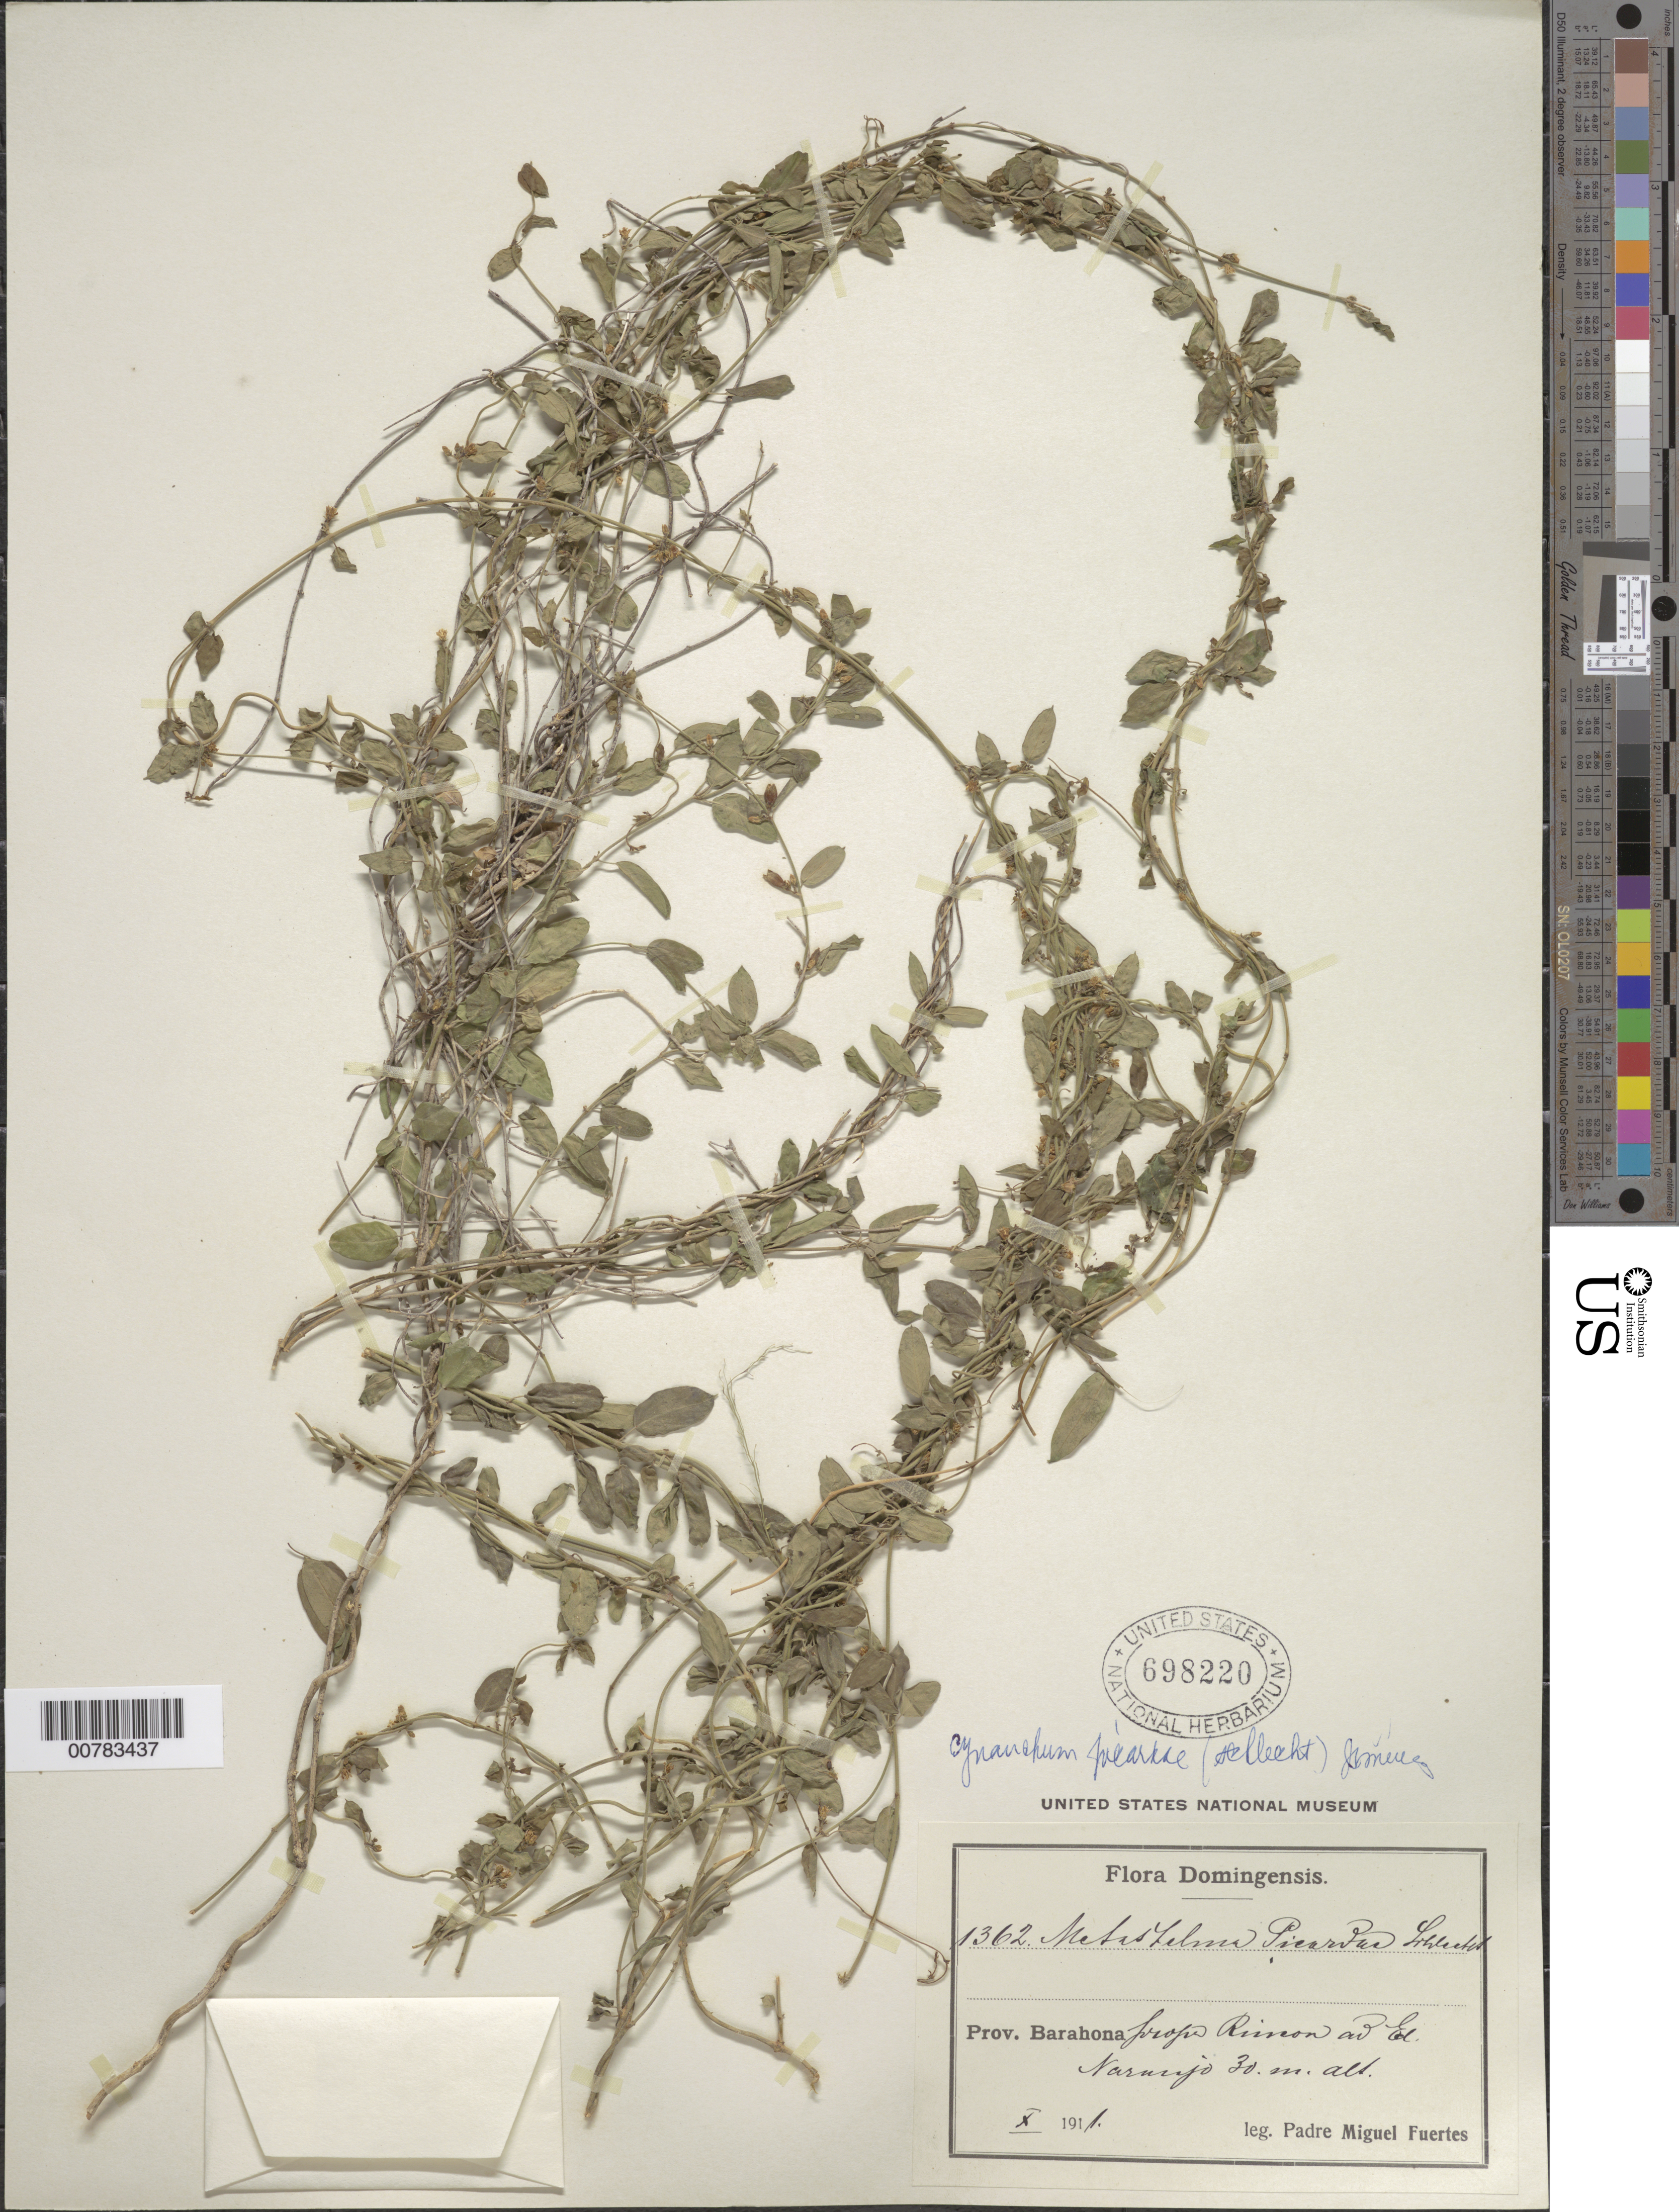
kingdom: Plantae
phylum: Tracheophyta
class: Magnoliopsida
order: Gentianales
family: Apocynaceae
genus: Metastelma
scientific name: Metastelma picardae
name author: Schltr.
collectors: M. D. Fuertes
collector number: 1362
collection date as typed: Oct 1911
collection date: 1911-10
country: Dominican Republic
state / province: Barahona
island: Hispaniola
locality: Prope Rincon au El Naranjo.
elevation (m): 30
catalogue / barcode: US 698220